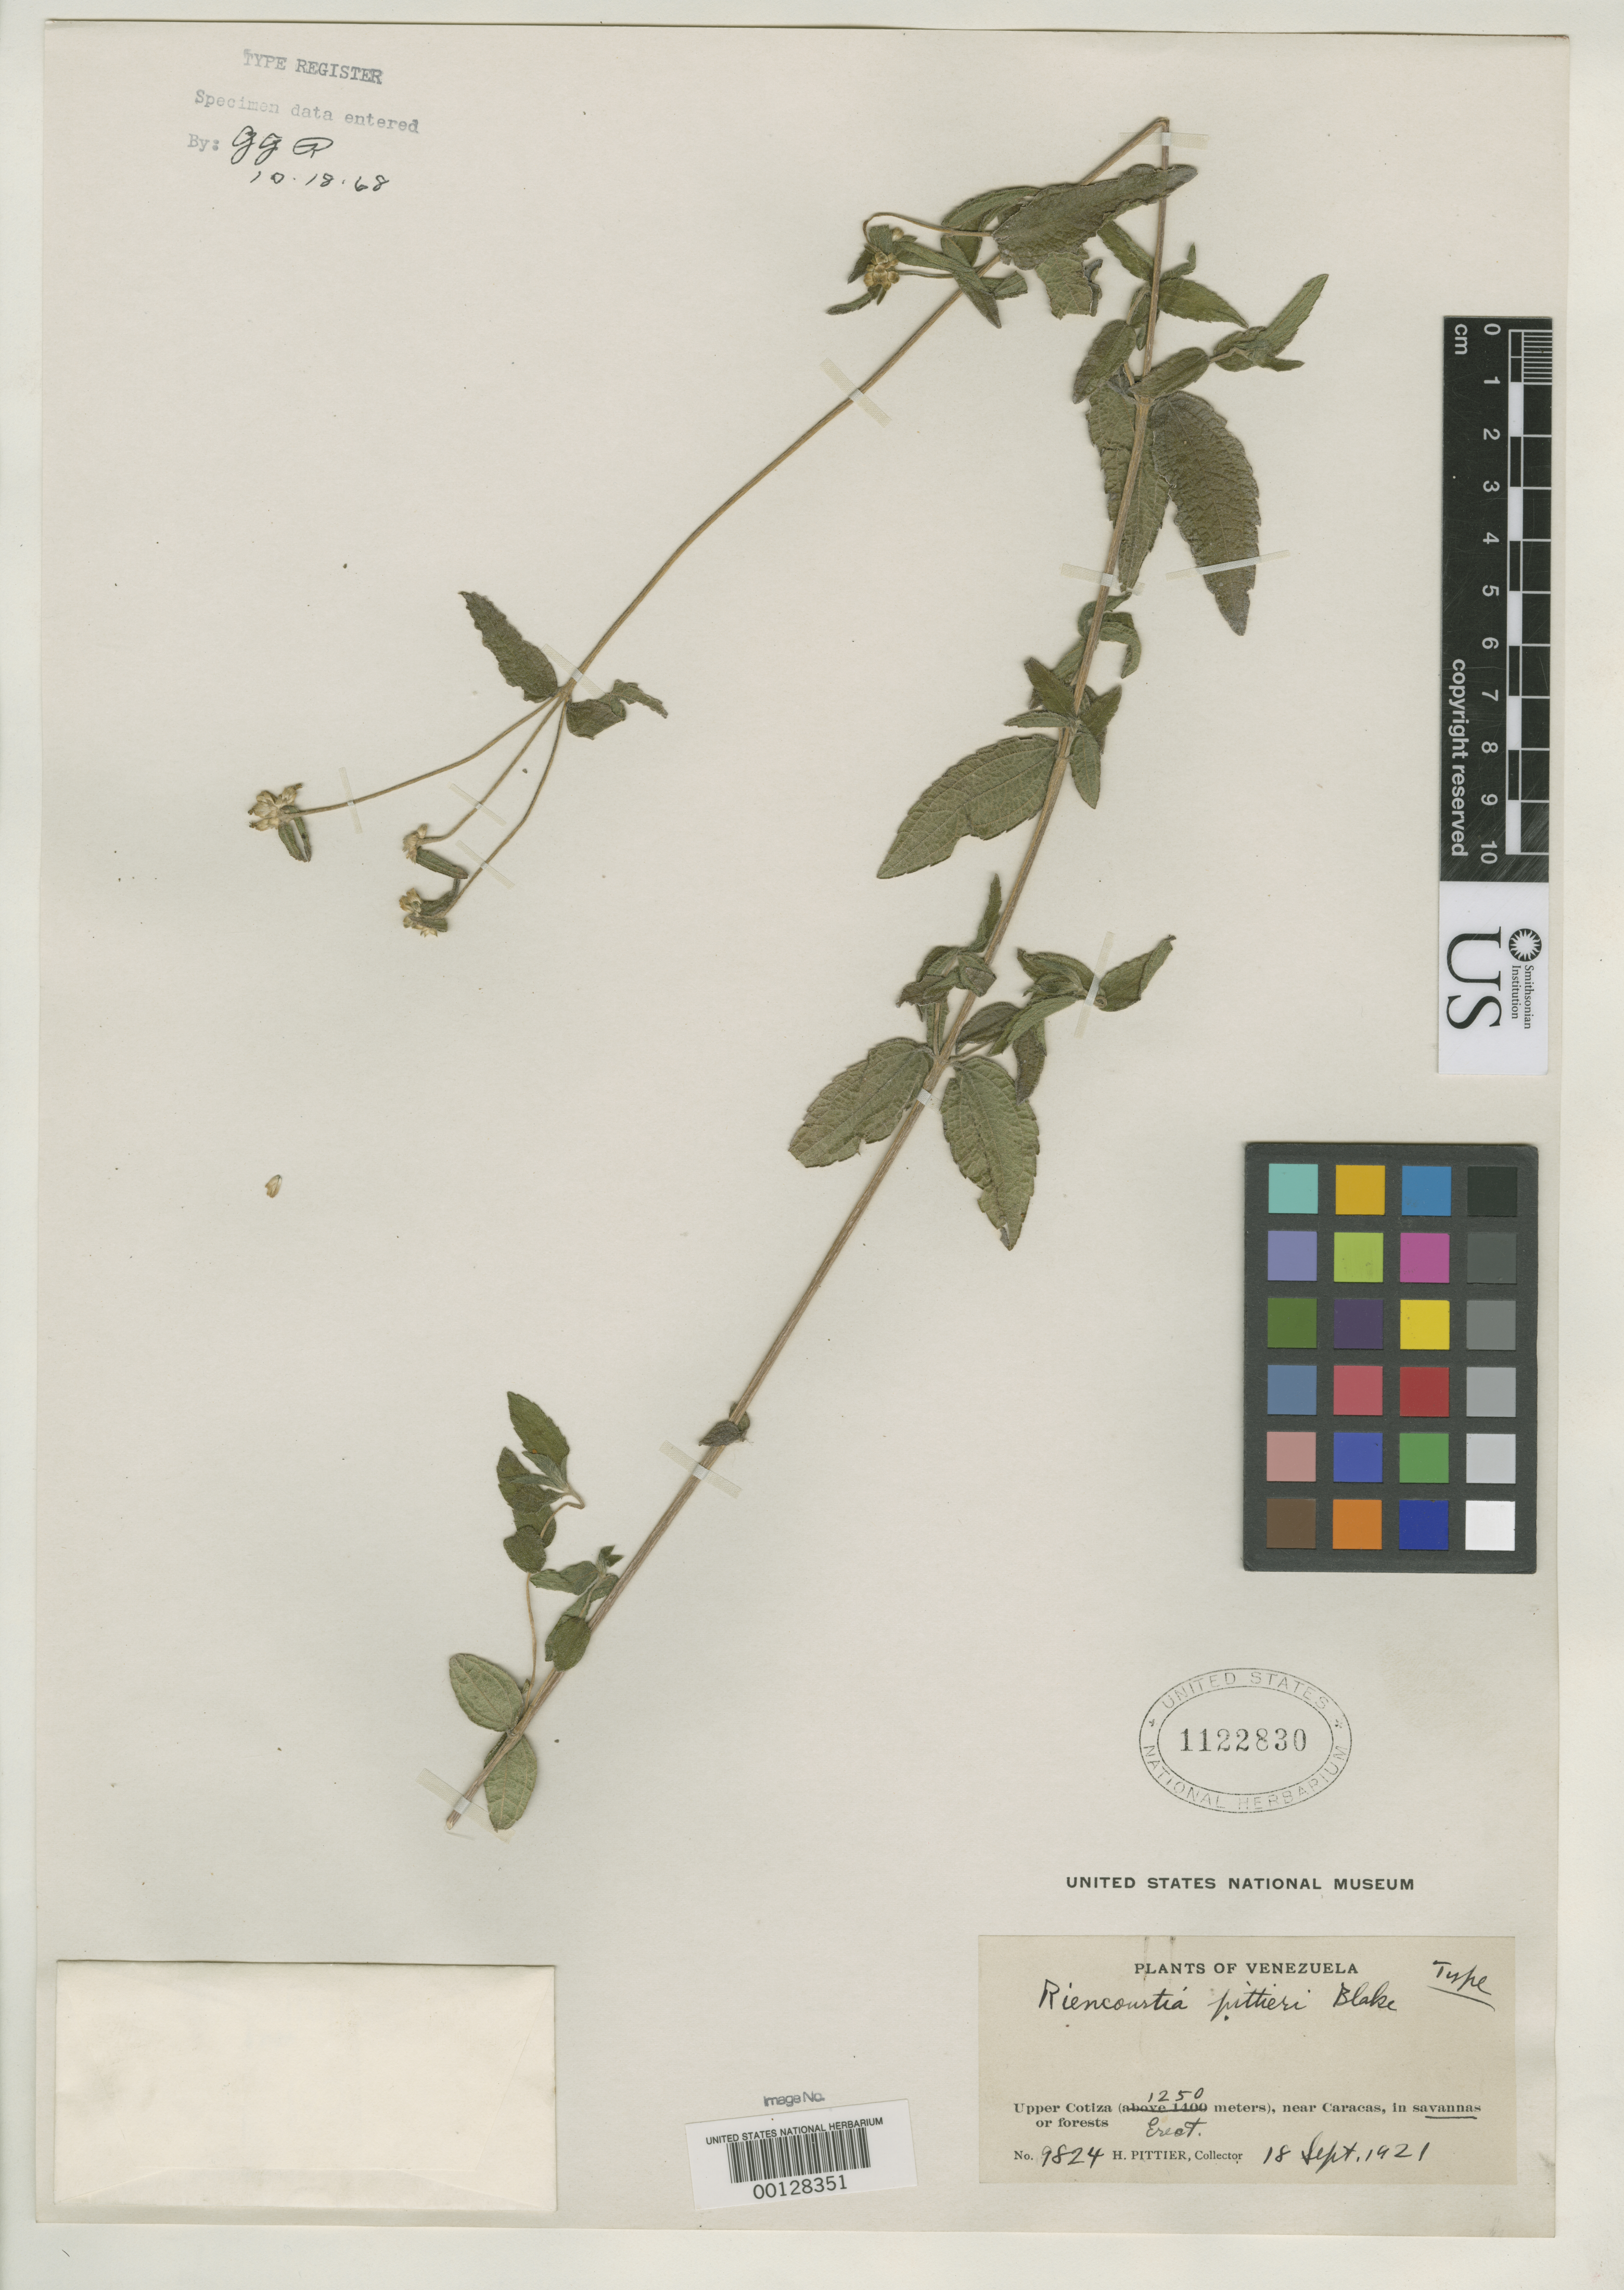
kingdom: Plantae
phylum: Tracheophyta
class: Magnoliopsida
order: Asterales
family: Asteraceae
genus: Riencourtia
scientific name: Riencourtia pittieri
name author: S.F. Blake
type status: Holotype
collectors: H. F. Pittier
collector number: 9824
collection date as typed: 18 Sep 1921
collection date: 1921-09-18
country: Venezuela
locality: Caracas.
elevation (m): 1250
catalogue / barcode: US 1122830